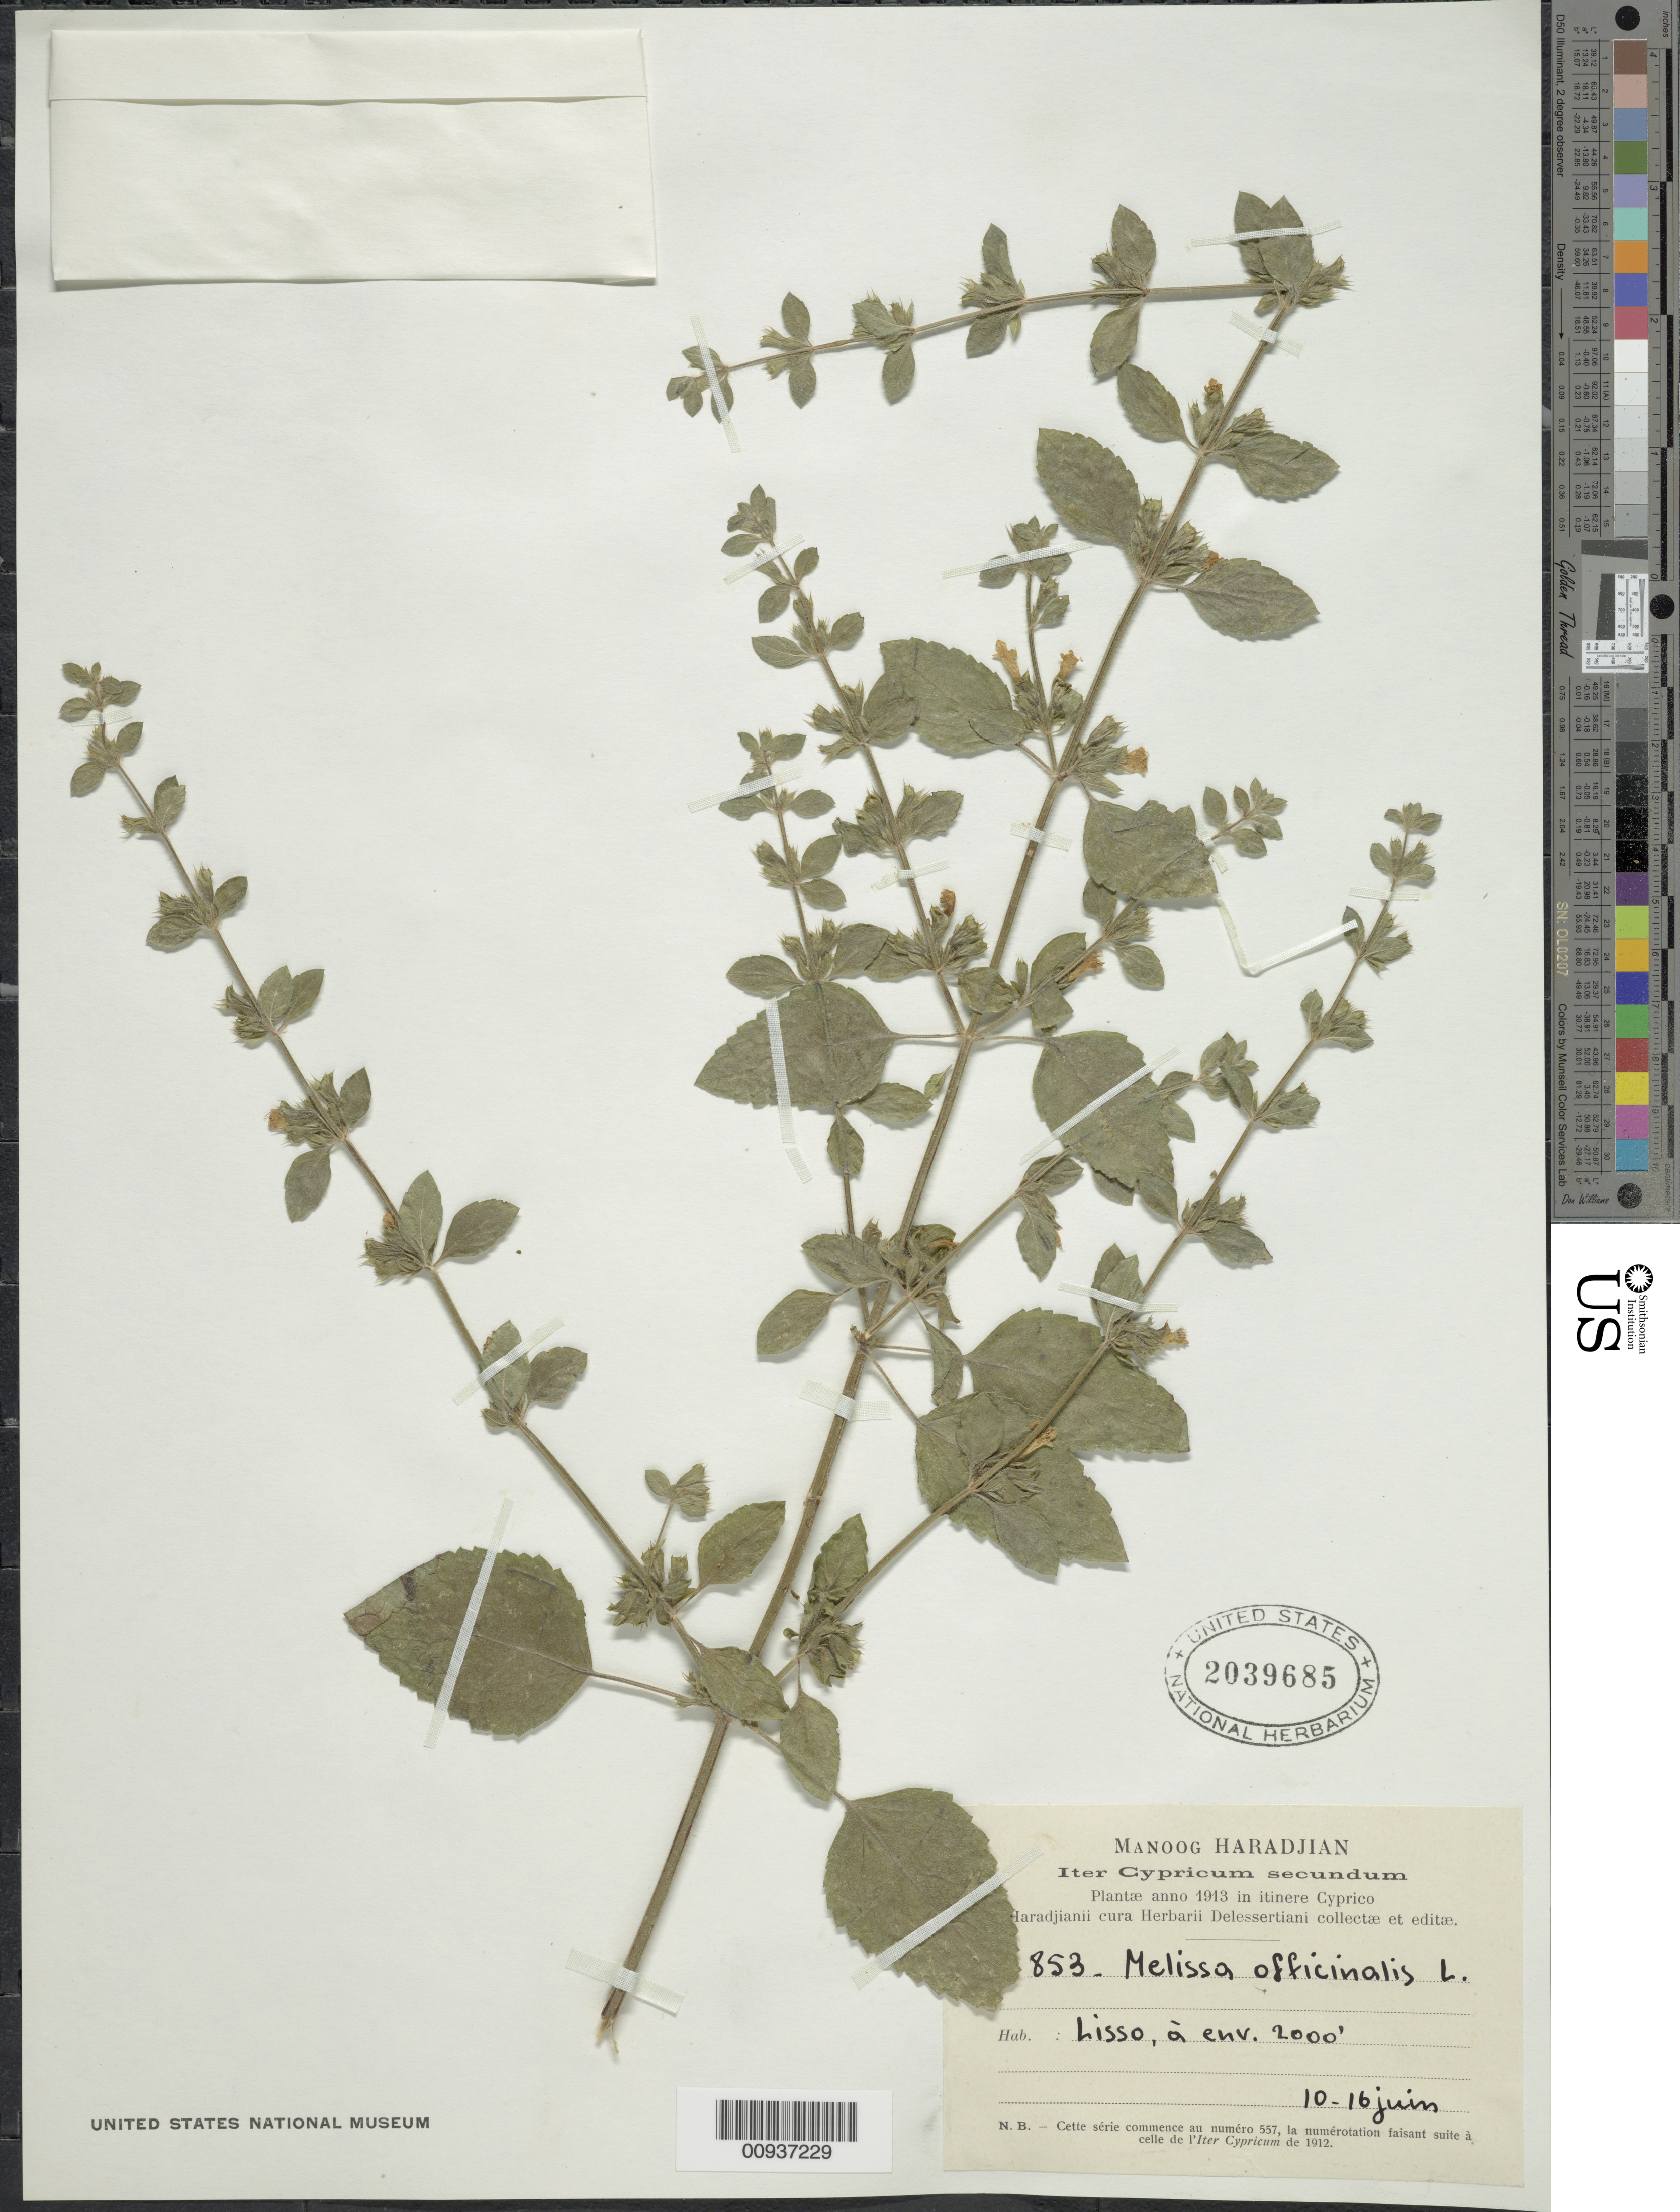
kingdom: Plantae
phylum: Tracheophyta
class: Magnoliopsida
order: Lamiales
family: Lamiaceae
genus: Melissa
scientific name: Melissa officinalis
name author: L.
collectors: M. Haradjian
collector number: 853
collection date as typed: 10 Jun 1912 to 16 Jun 1912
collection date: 1912-06-10/1912-06-16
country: Cyprus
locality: Lisso, a env. 2000'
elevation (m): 610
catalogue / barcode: US 2039685